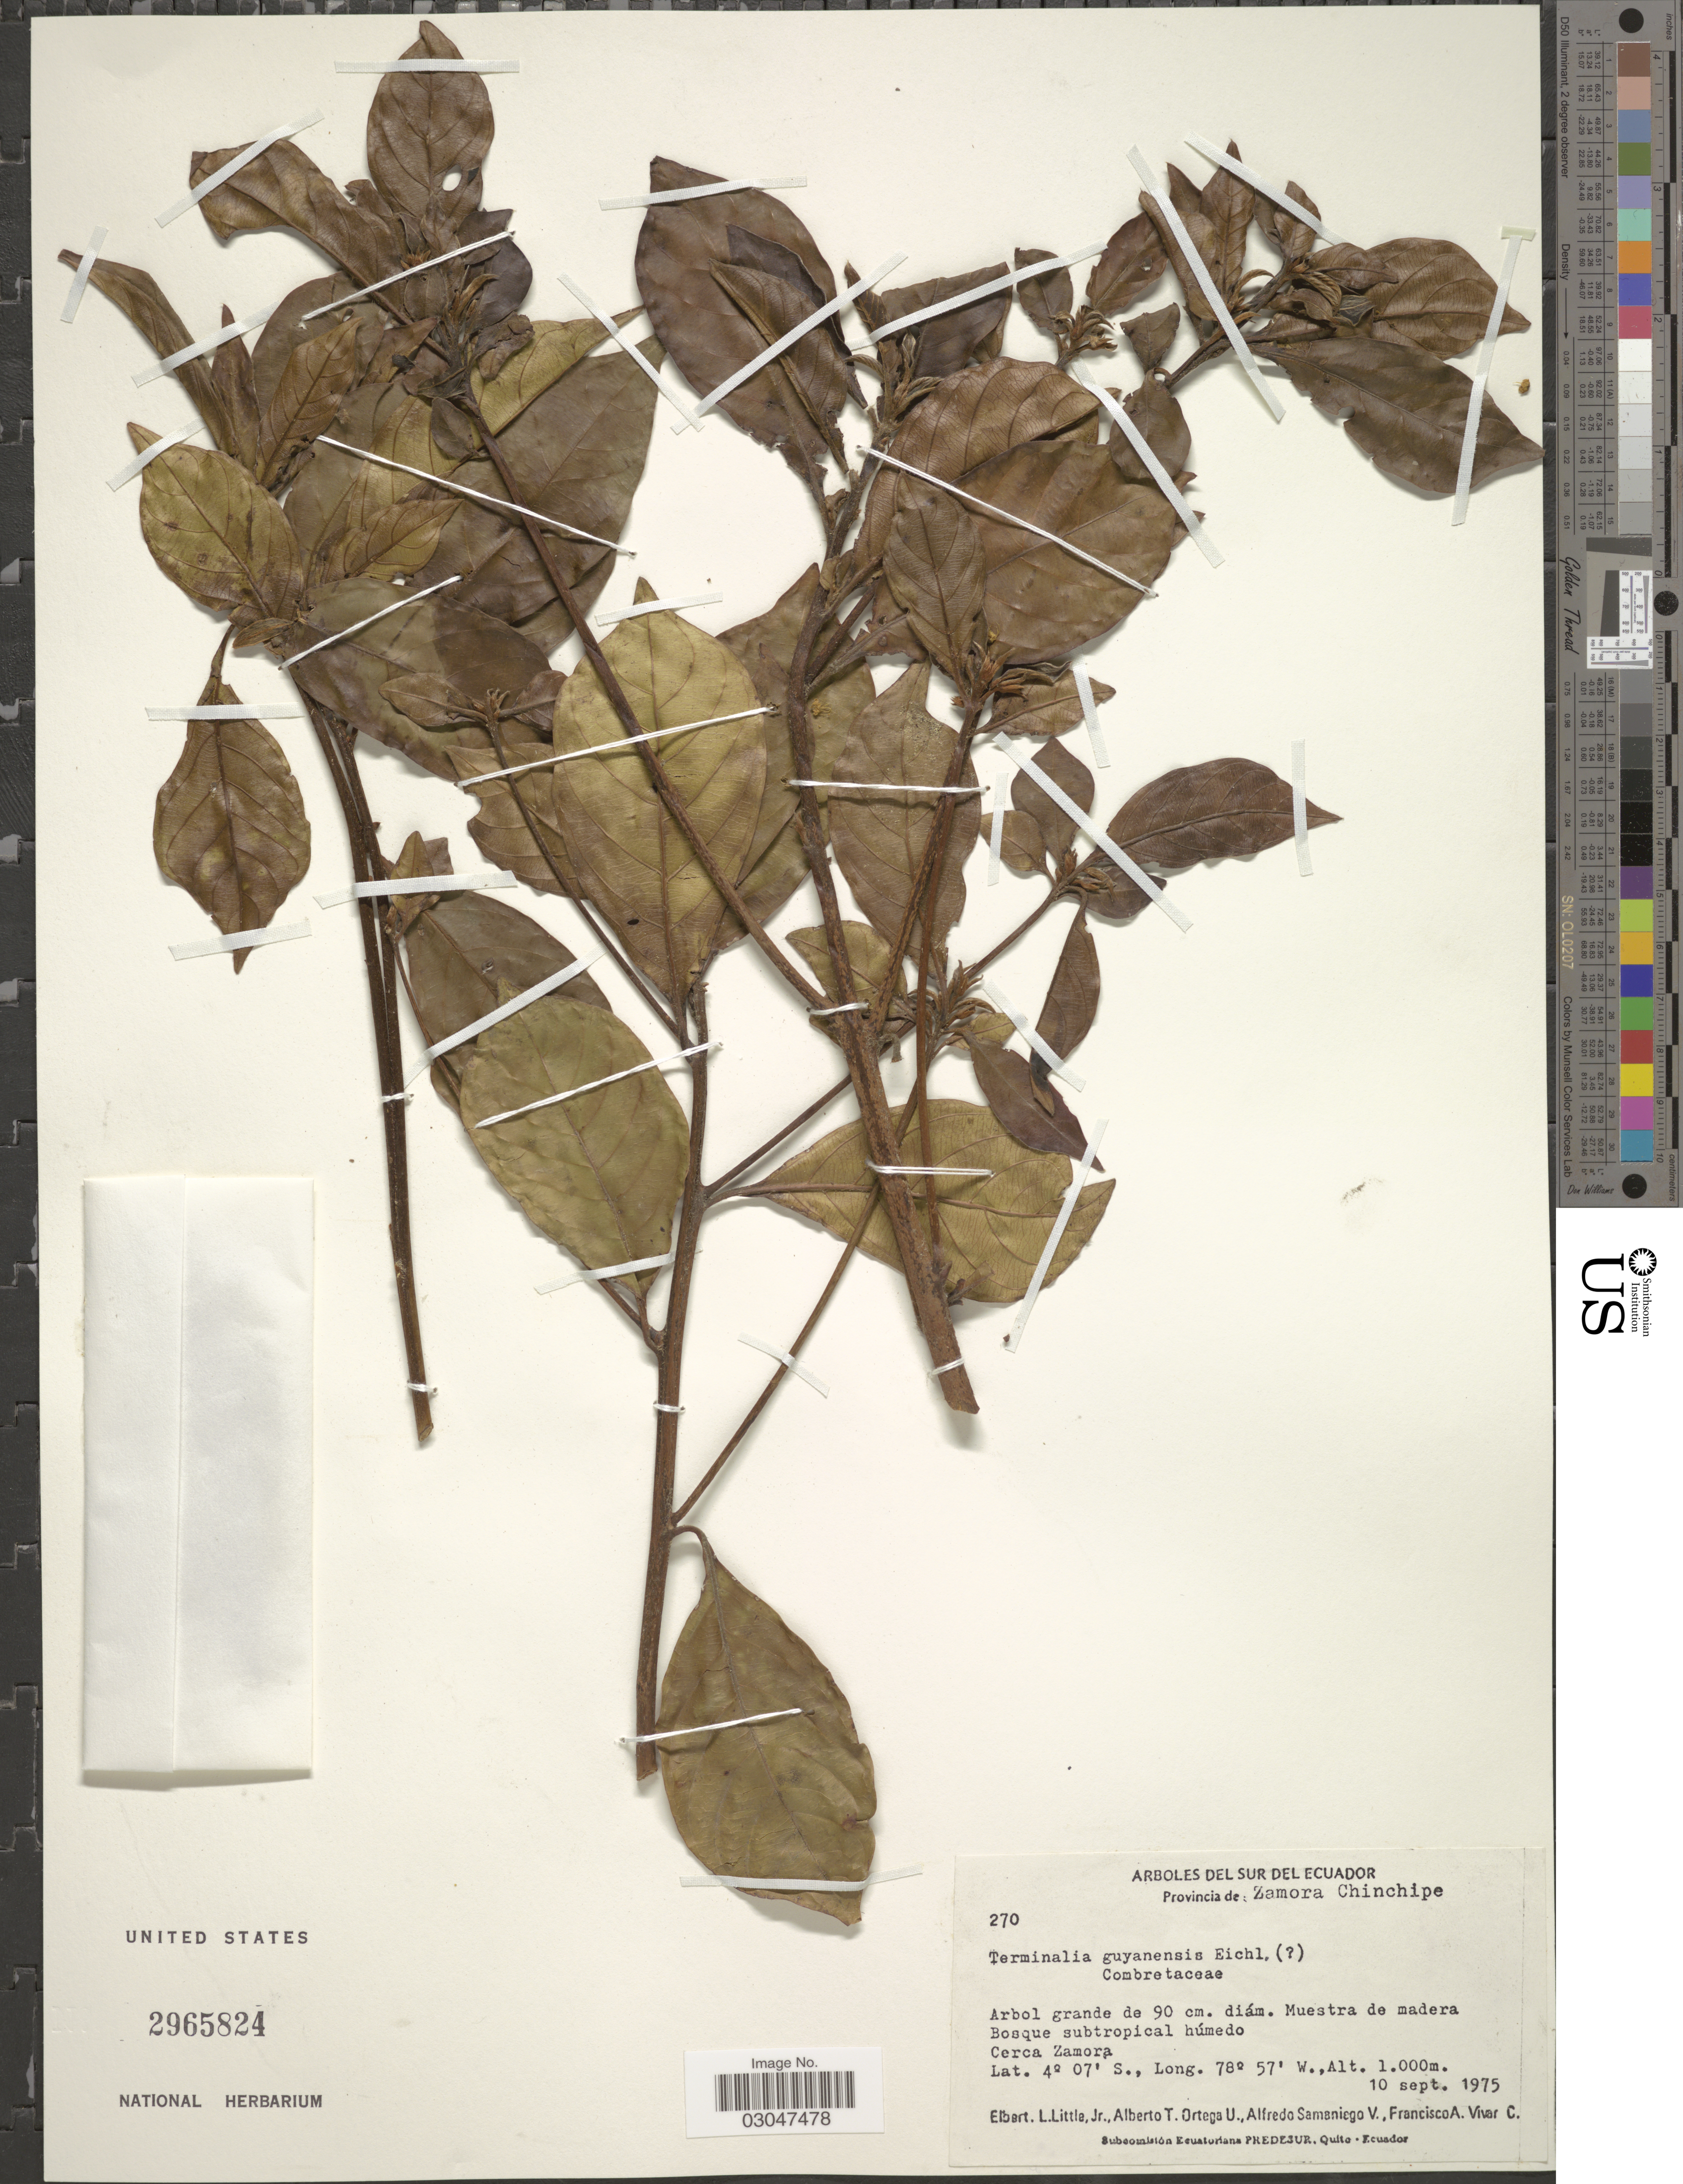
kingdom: Plantae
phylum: Tracheophyta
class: Magnoliopsida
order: Myrtales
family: Combretaceae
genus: Terminalia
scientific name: Terminalia guyanensis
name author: Eichler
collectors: E. L. Little, A. T. Ortega U., A. V. Samaniego & F. A. Vivar C.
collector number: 270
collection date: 1975-09-10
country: Ecuador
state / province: Zamora-Chinchipe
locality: Cerca Zamora.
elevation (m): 1000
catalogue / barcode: US 2965824